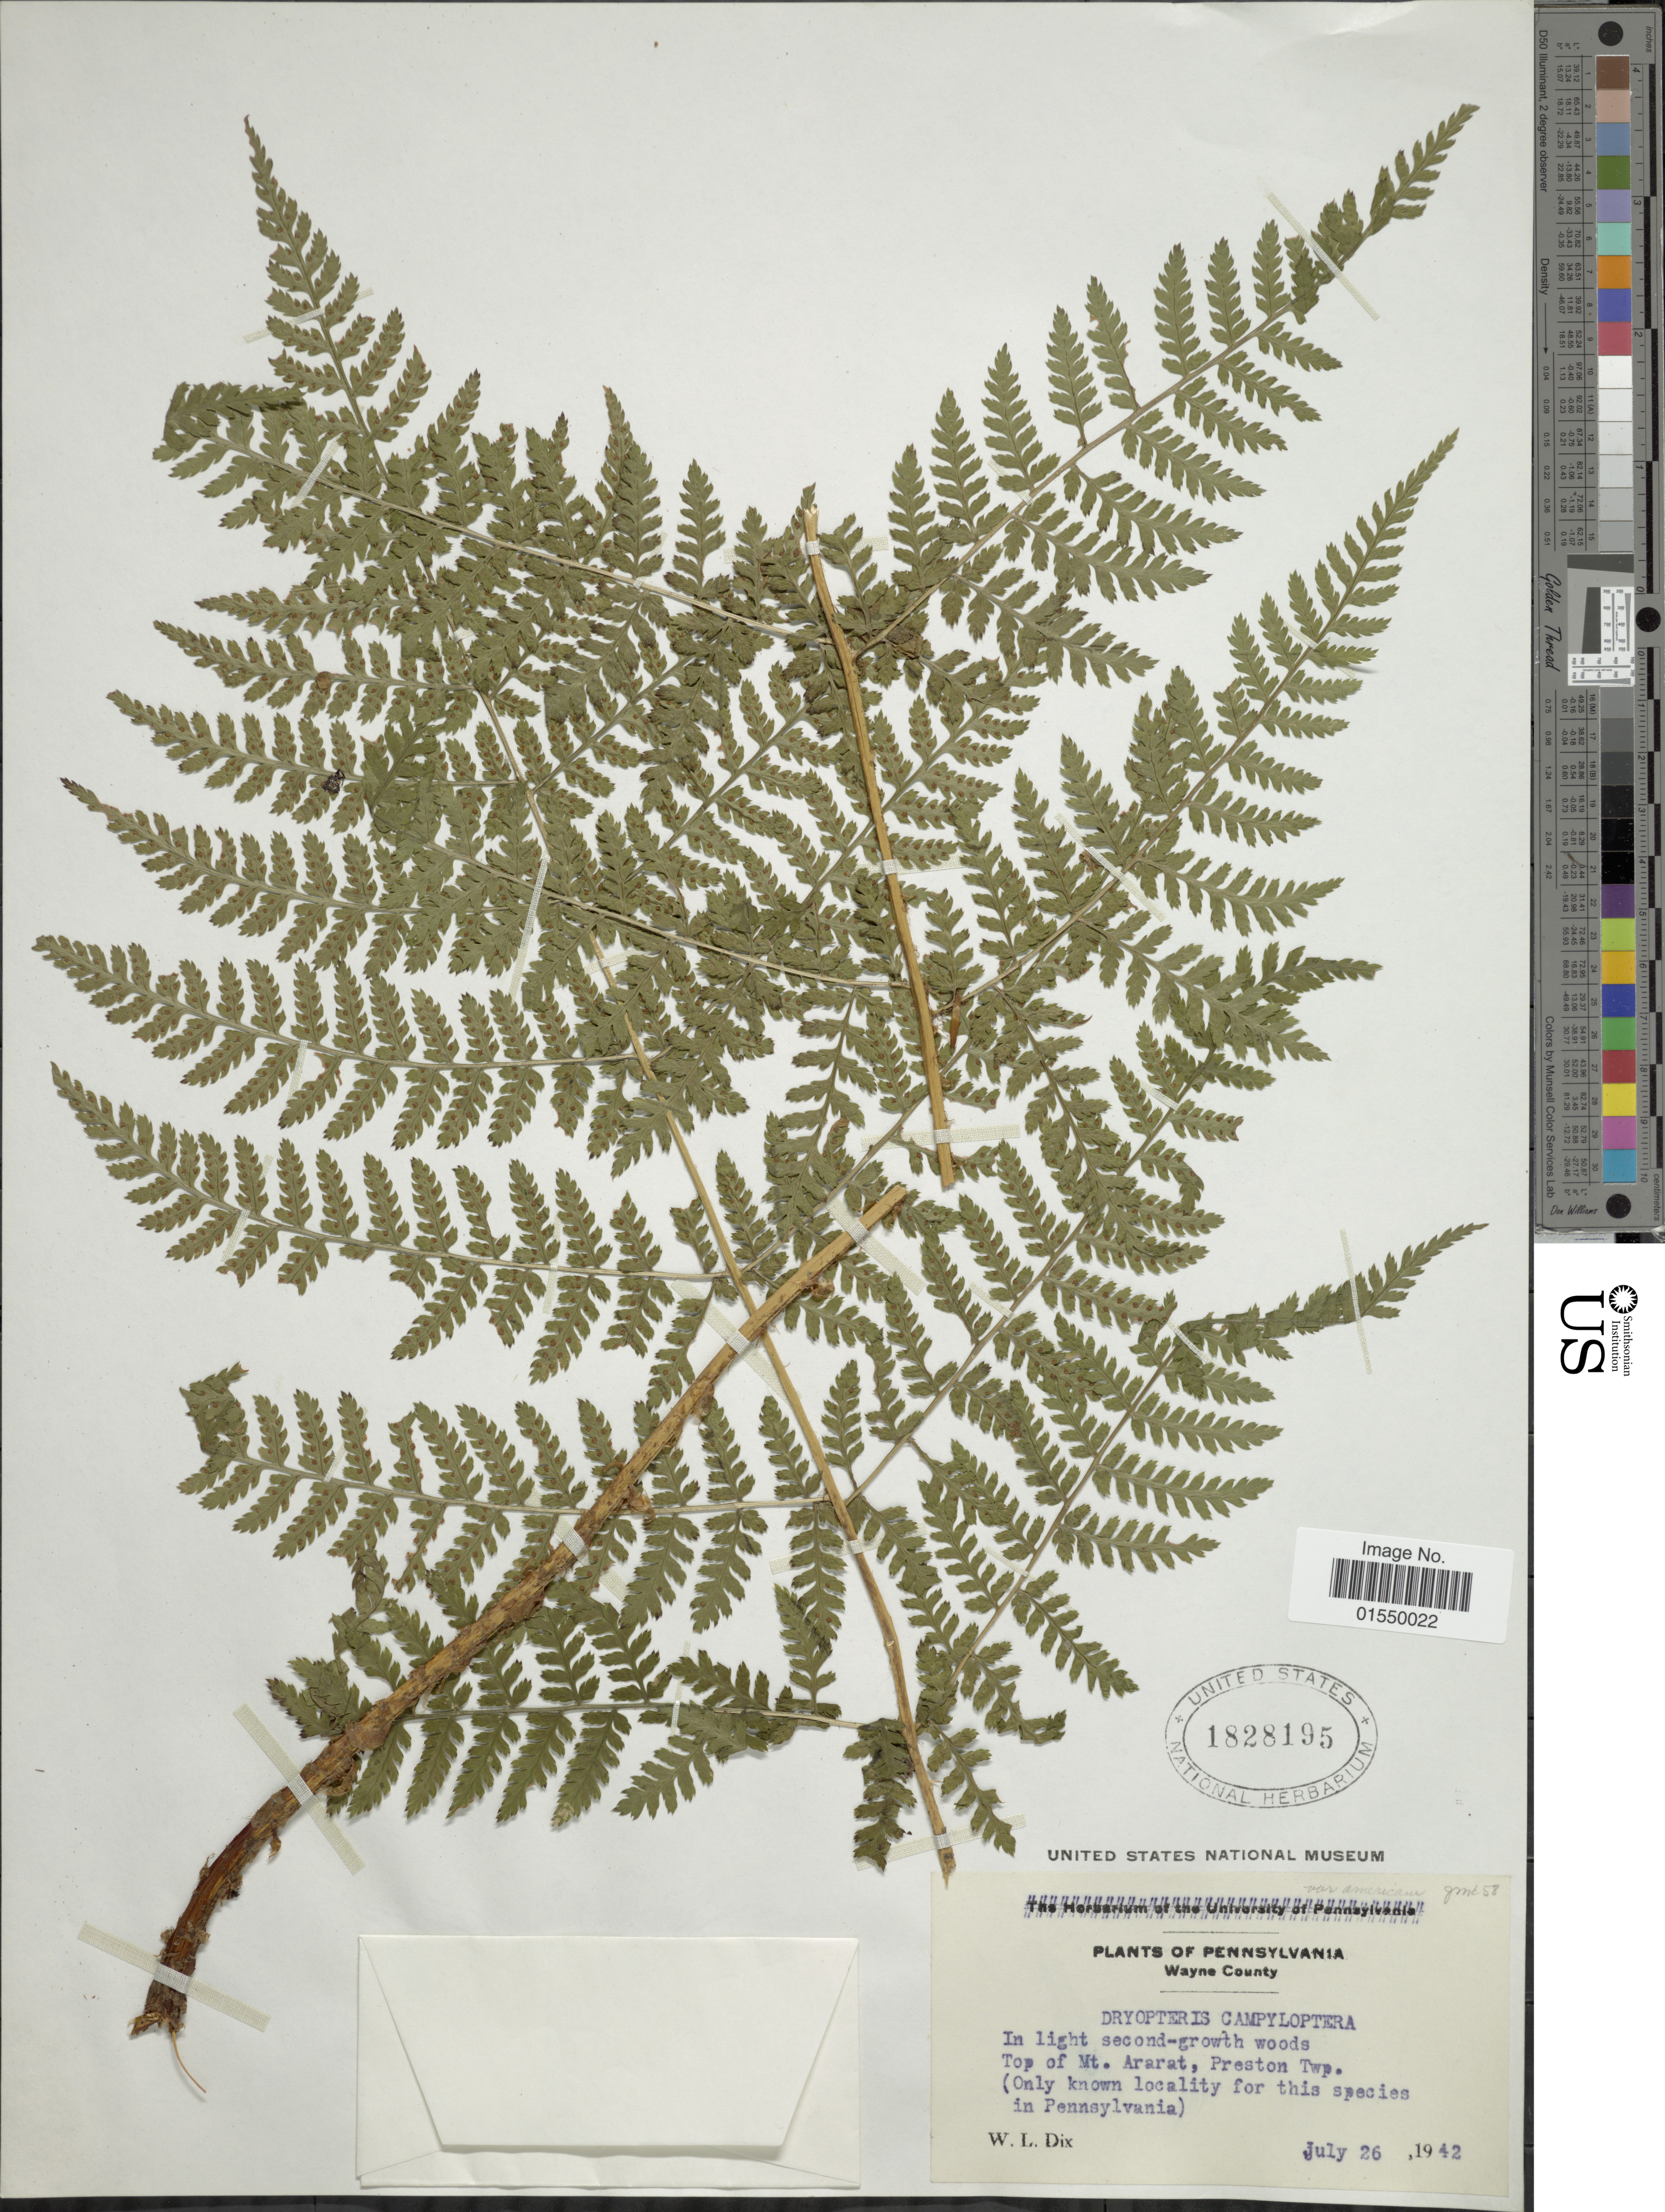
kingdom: Plantae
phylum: Tracheophyta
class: Polypodiopsida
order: Polypodiales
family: Dryopteridaceae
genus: Dryopteris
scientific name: Dryopteris campyloptera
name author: Clarkson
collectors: W. Dix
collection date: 1942-07-26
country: United States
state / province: Pennsylvania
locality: Wayne County, Top of Mt. Ararat, Preston Twp.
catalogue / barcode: US 1828195